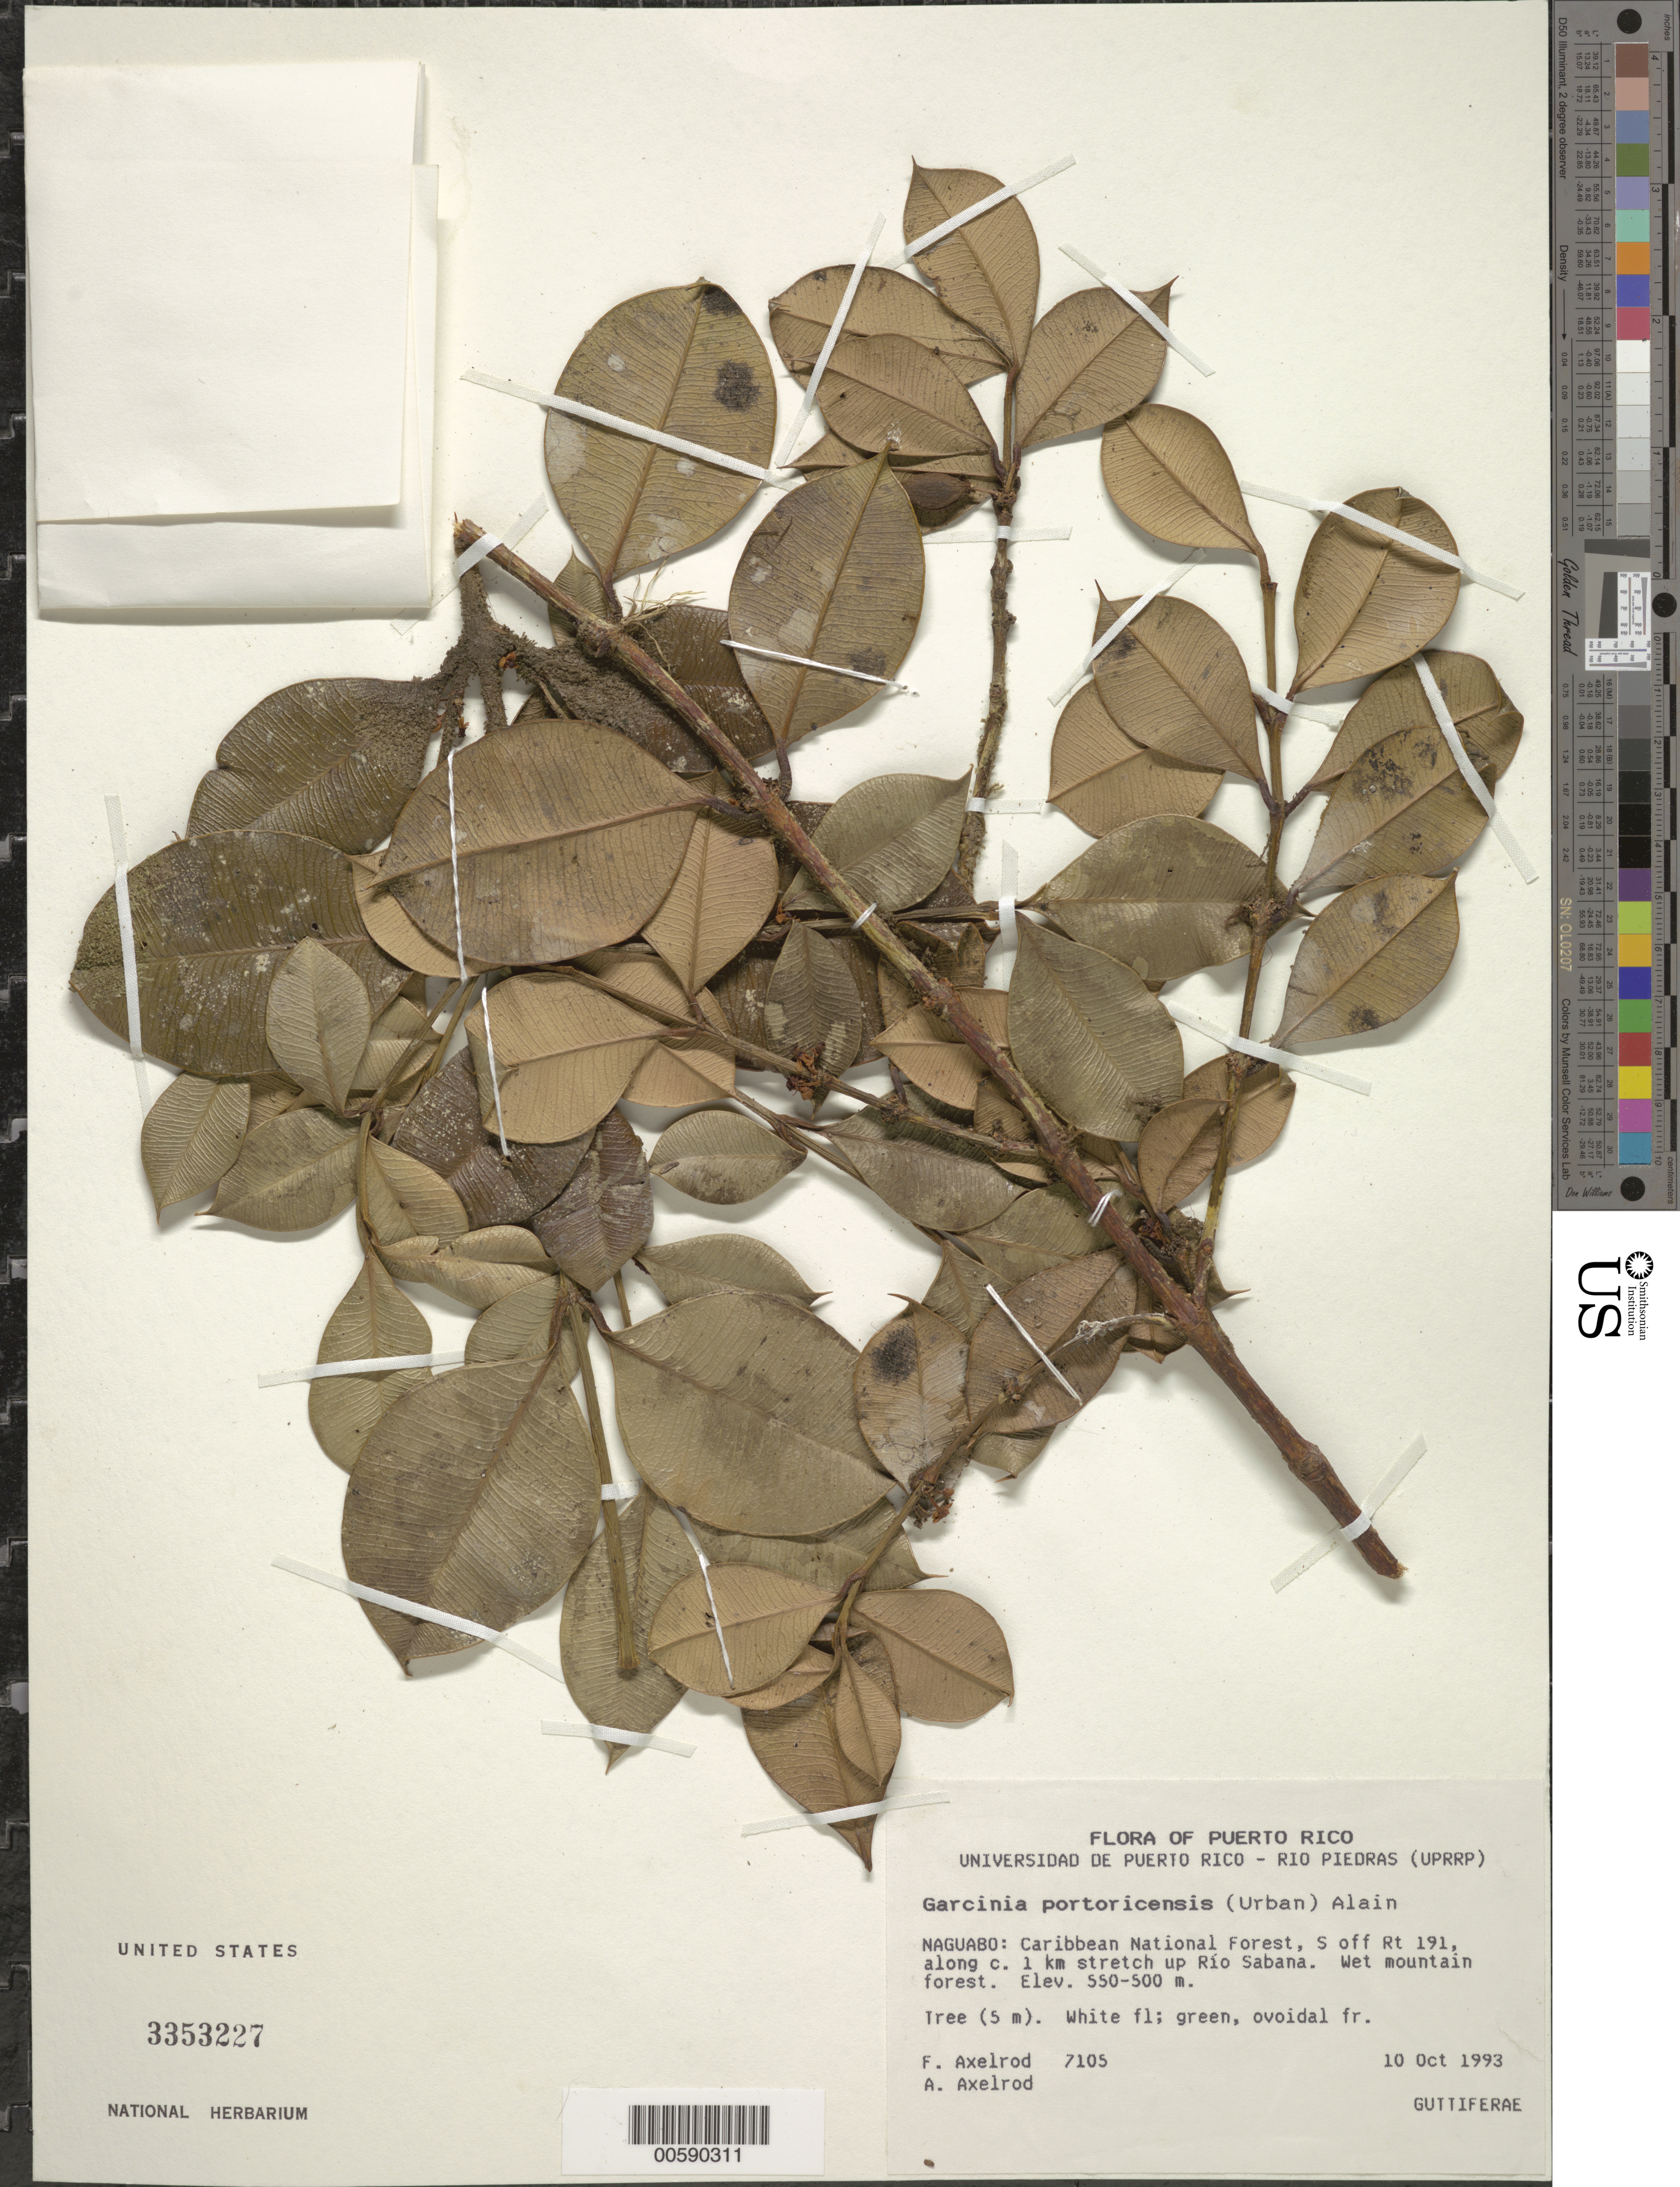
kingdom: Plantae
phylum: Tracheophyta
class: Magnoliopsida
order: Malpighiales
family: Clusiaceae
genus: Garcinia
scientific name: Garcinia portoricensis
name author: (Urb.) Alain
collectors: F. S. Axelrod & A. Axelrod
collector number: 7105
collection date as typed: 10 Oct 1993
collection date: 1993-10-10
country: Puerto Rico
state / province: Naguabo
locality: Naguabo: Caribbean National Forest, S off Rt. 191, along ca. 1 km stretch up Río Sabana.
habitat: Wet mountain forest.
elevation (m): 500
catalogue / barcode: US 3353227